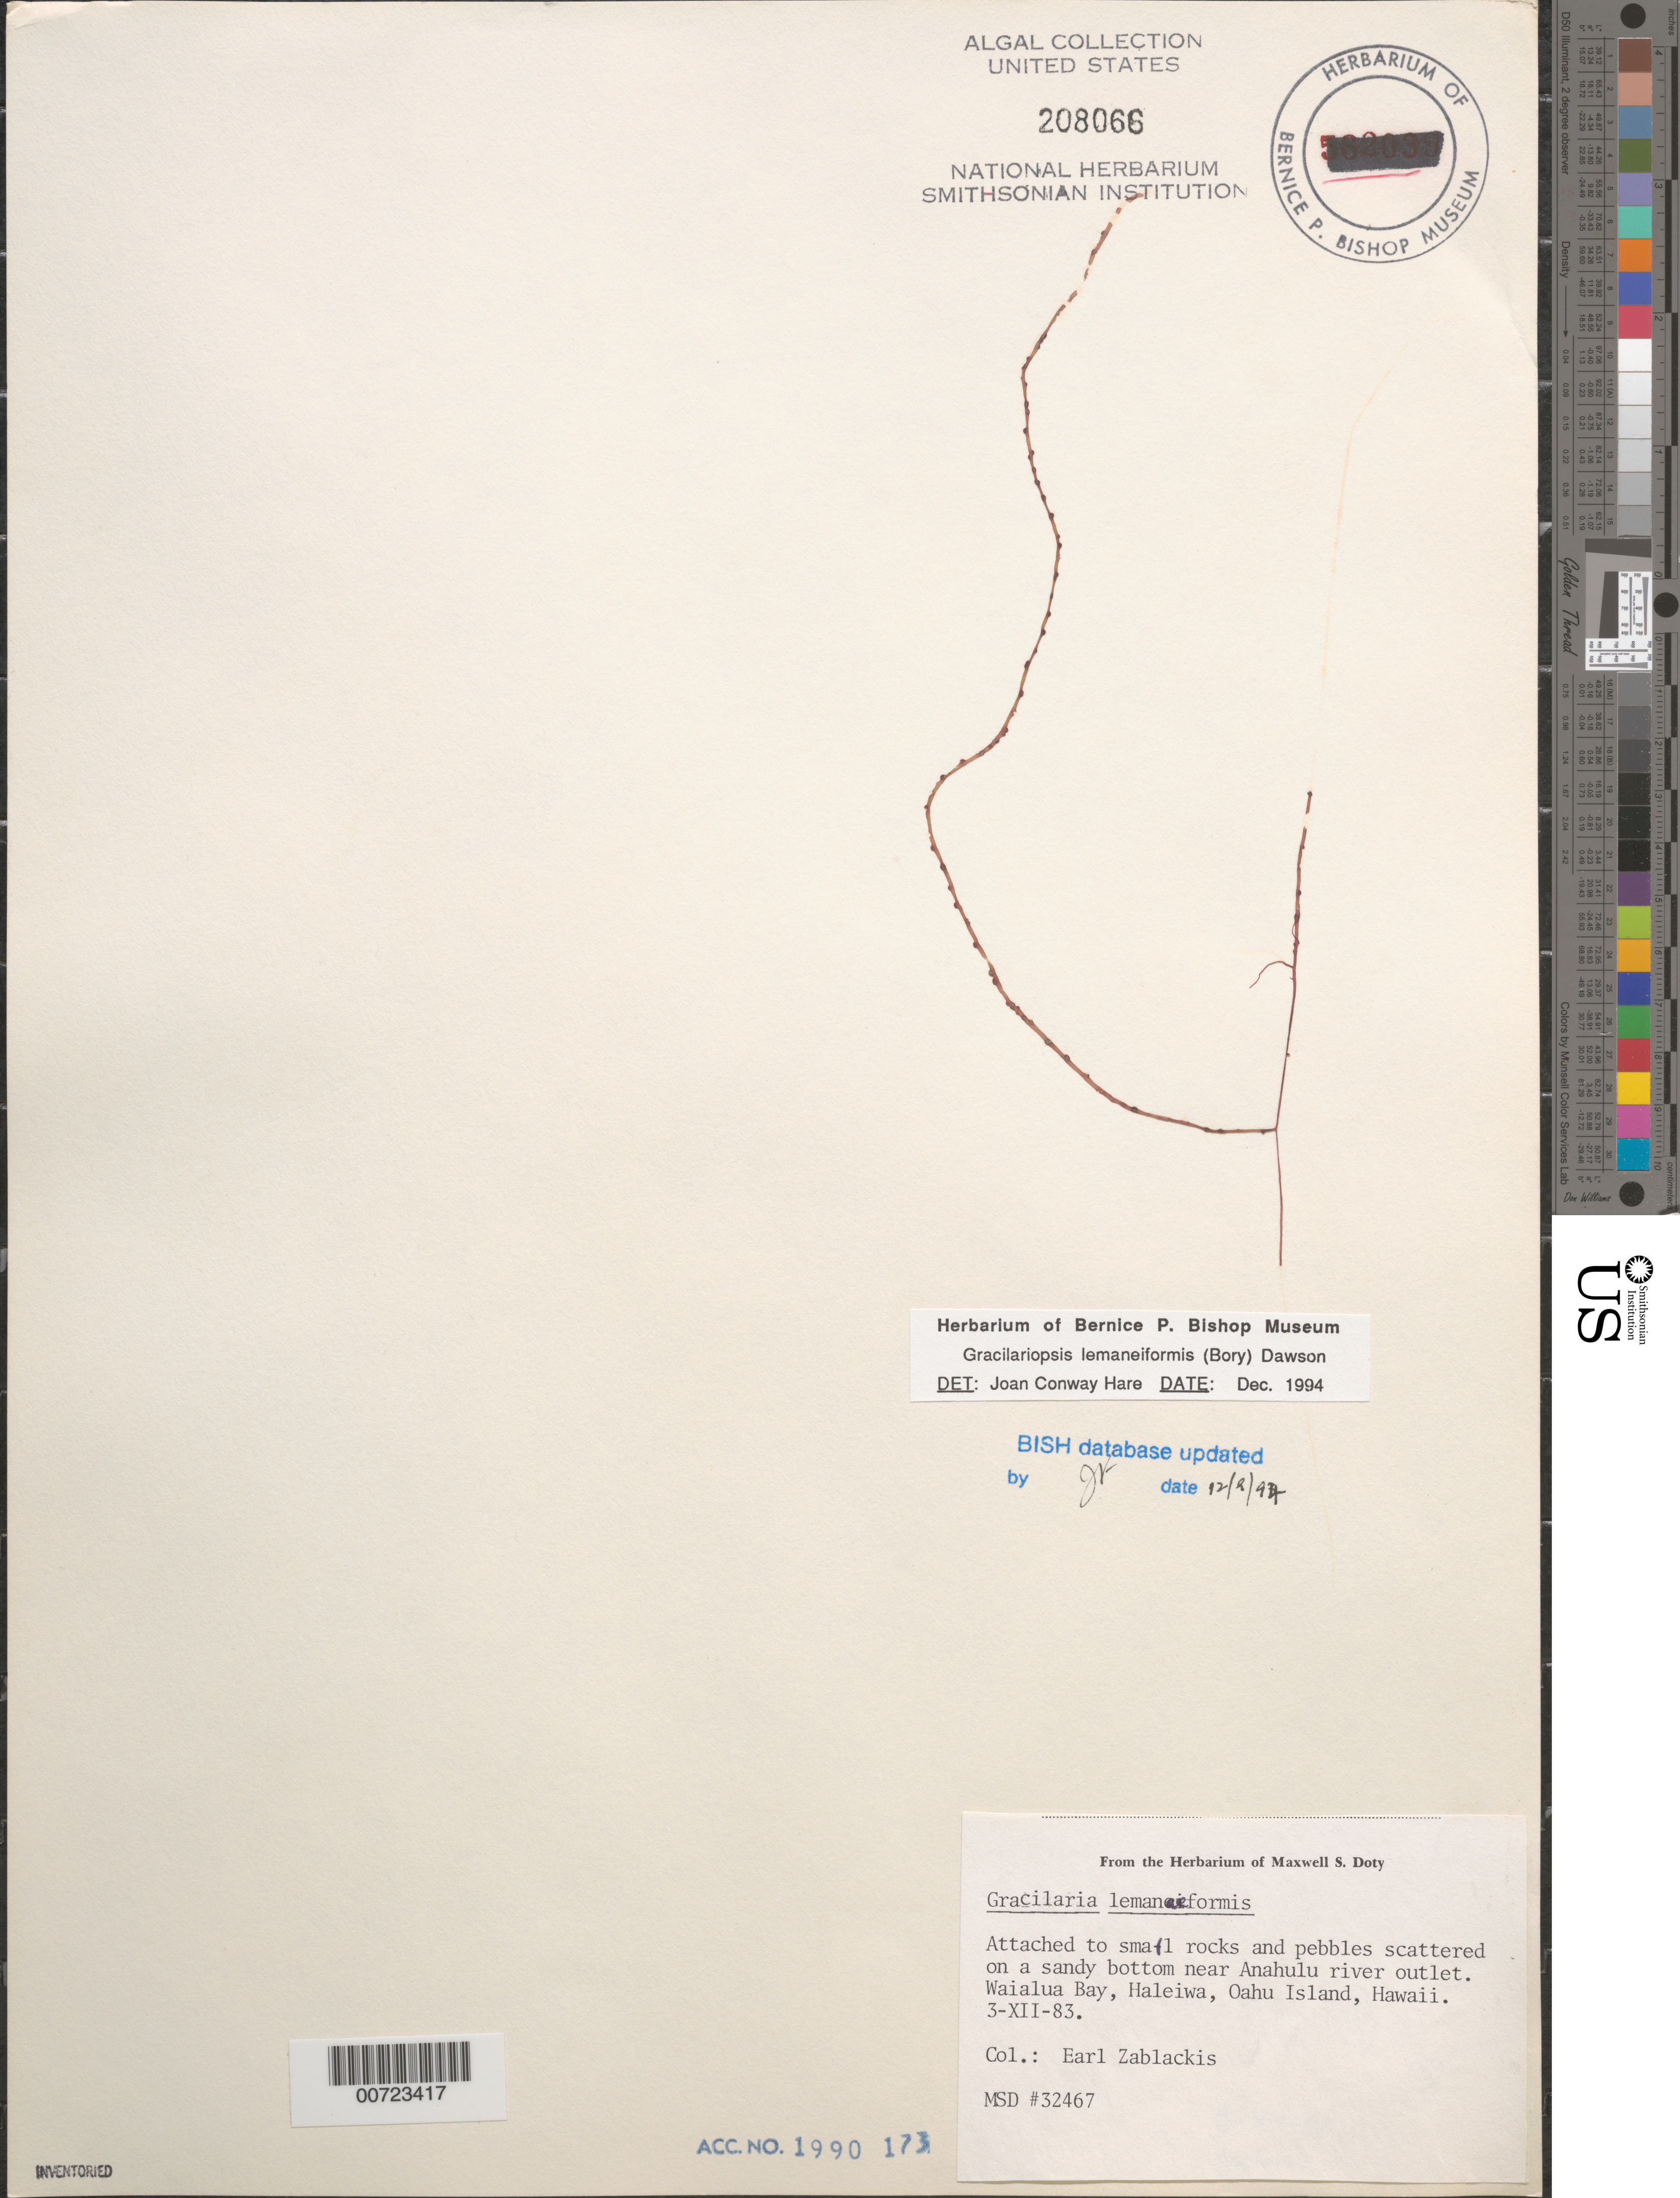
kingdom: Plantae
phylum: Rhodophyta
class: Florideophyceae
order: Gracilariales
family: Gracilariaceae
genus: Gracilariopsis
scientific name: Gracilariopsis lemaneiformis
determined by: Hare, Joan Conway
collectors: E. Zablackis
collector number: MSD 32467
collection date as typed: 03 Dec 1983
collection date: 1983-12-03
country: United States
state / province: Hawaii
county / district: Honolulu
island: Oahu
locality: Waialua Bay, Haleiwa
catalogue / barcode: US 208066